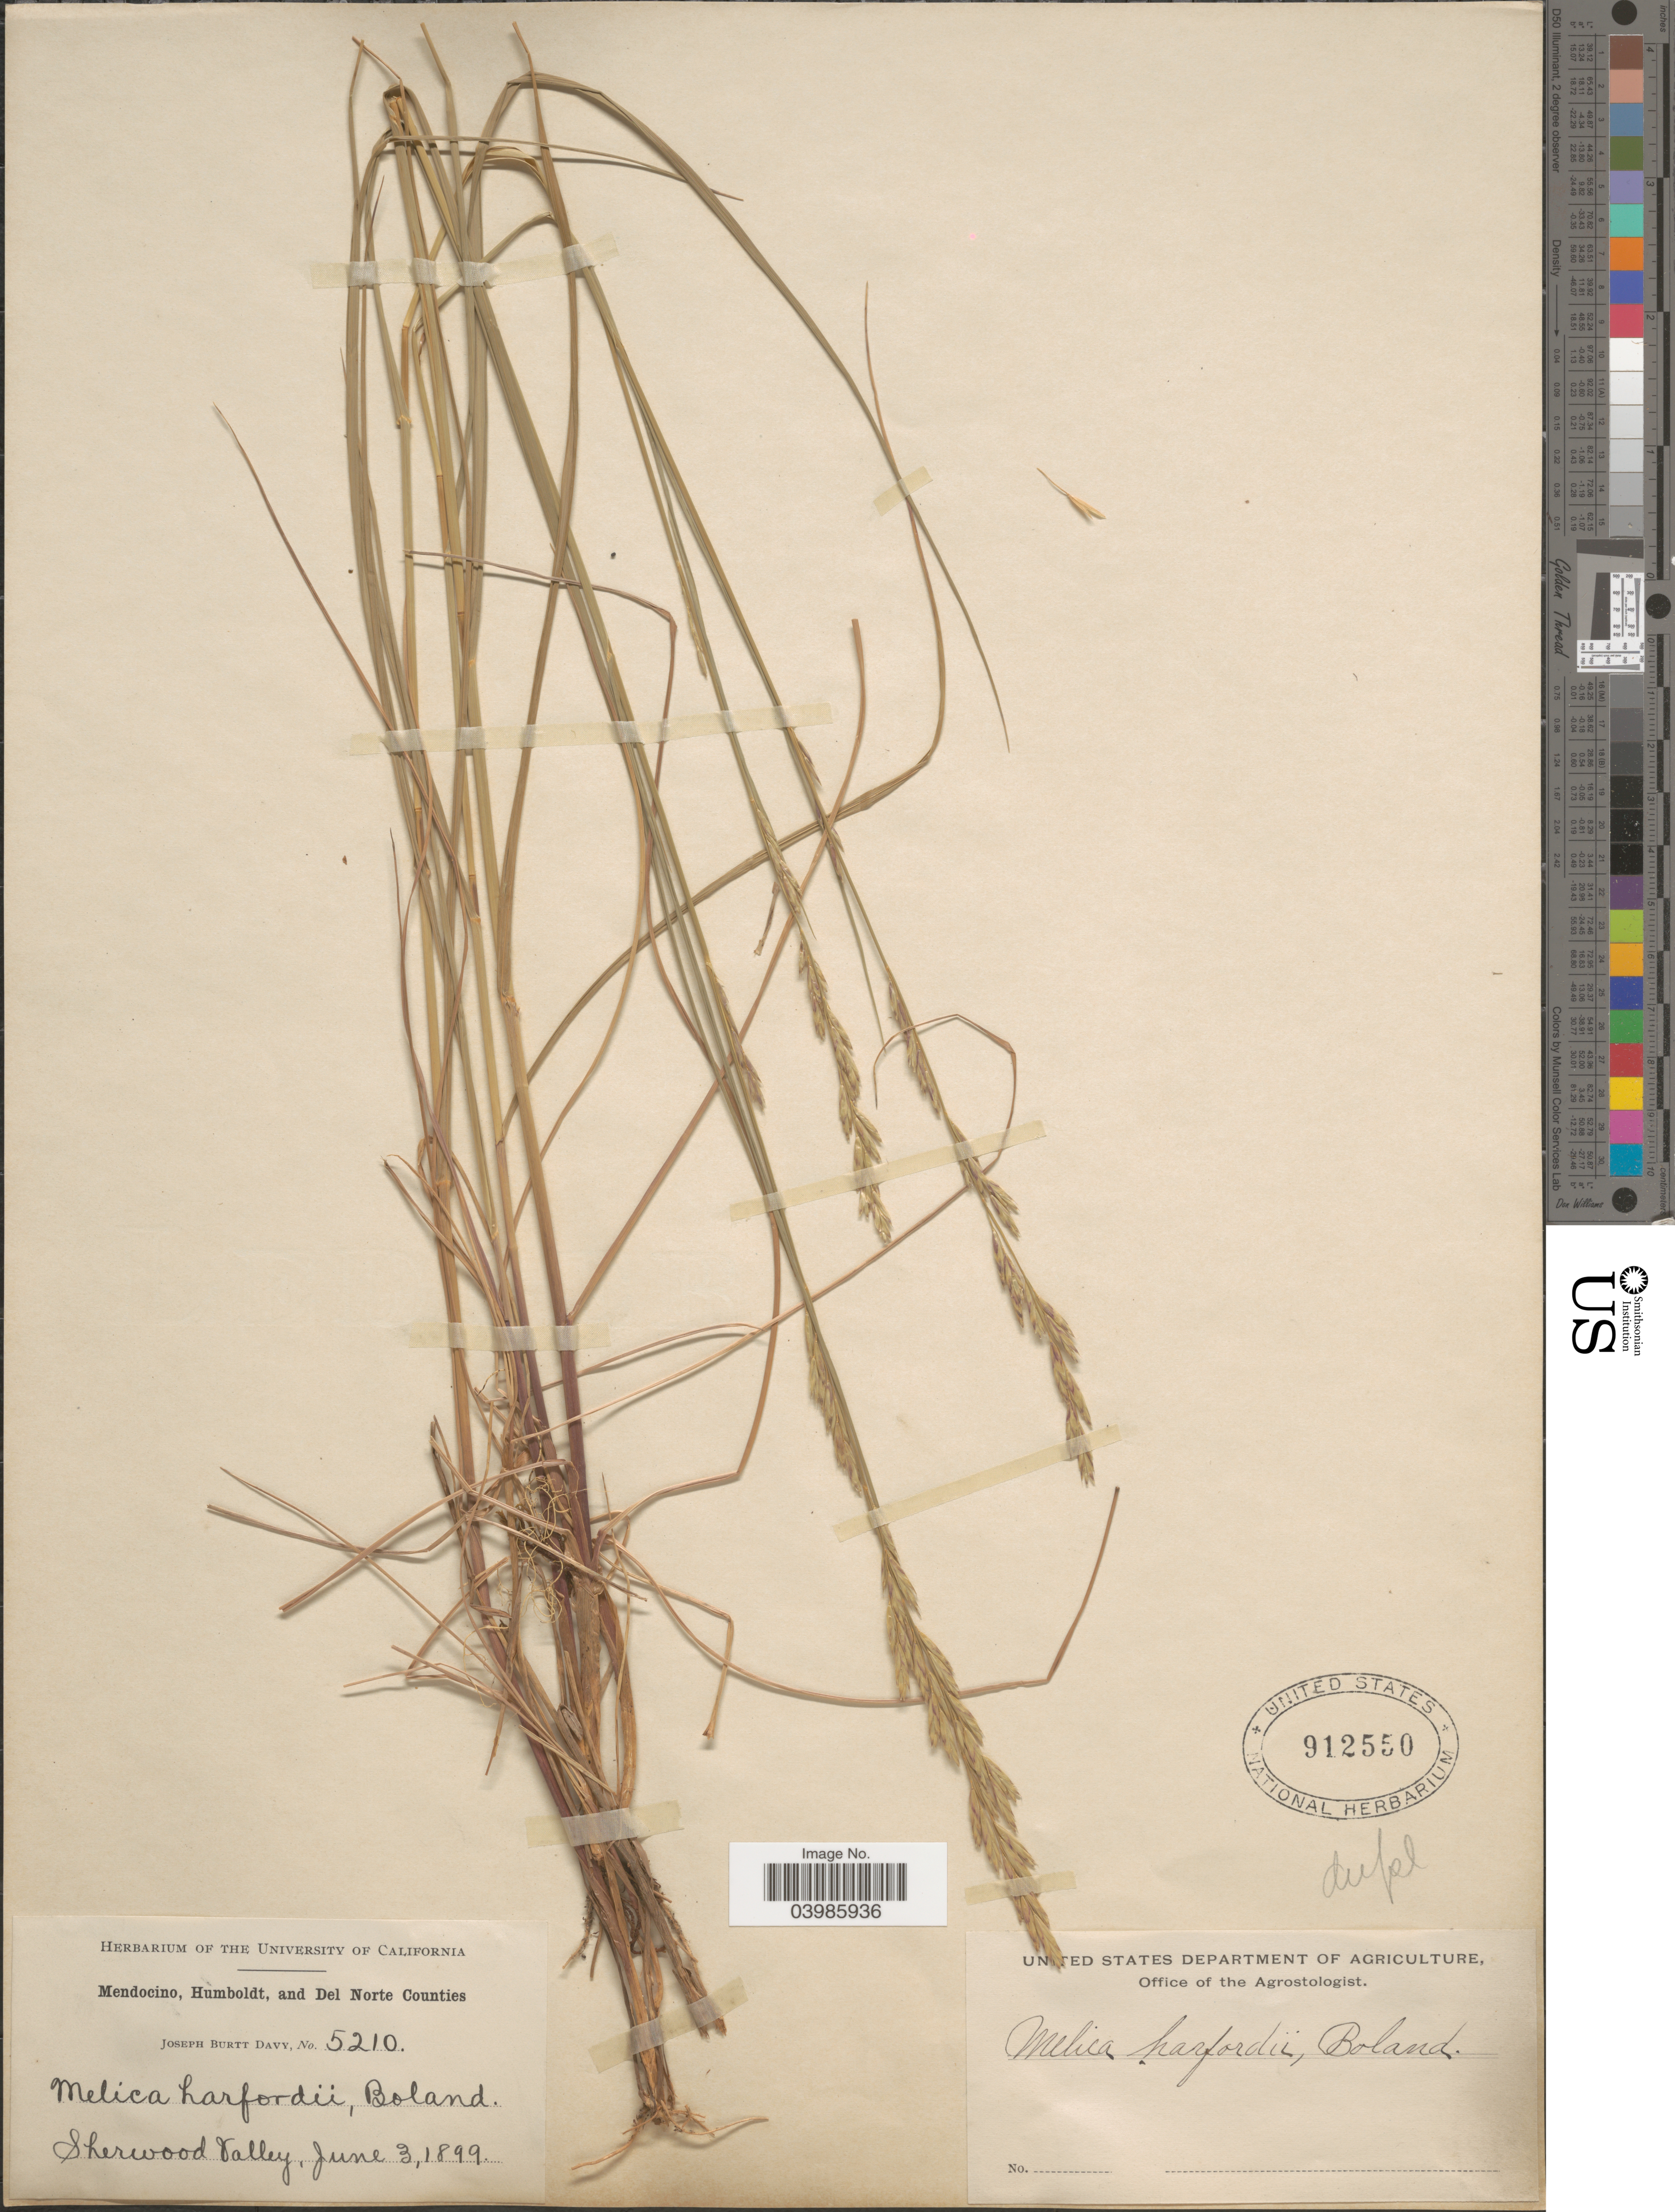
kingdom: Plantae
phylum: Tracheophyta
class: Liliopsida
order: Poales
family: Poaceae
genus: Melica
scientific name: Melica harfordii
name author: Bol.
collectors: J. Burtt Davy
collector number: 5210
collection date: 1899-06-03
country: United States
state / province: California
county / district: Mendocino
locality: Mendocino, Humboldt, and Del Norte Counties. Sherwood Valley.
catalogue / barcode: US 912550